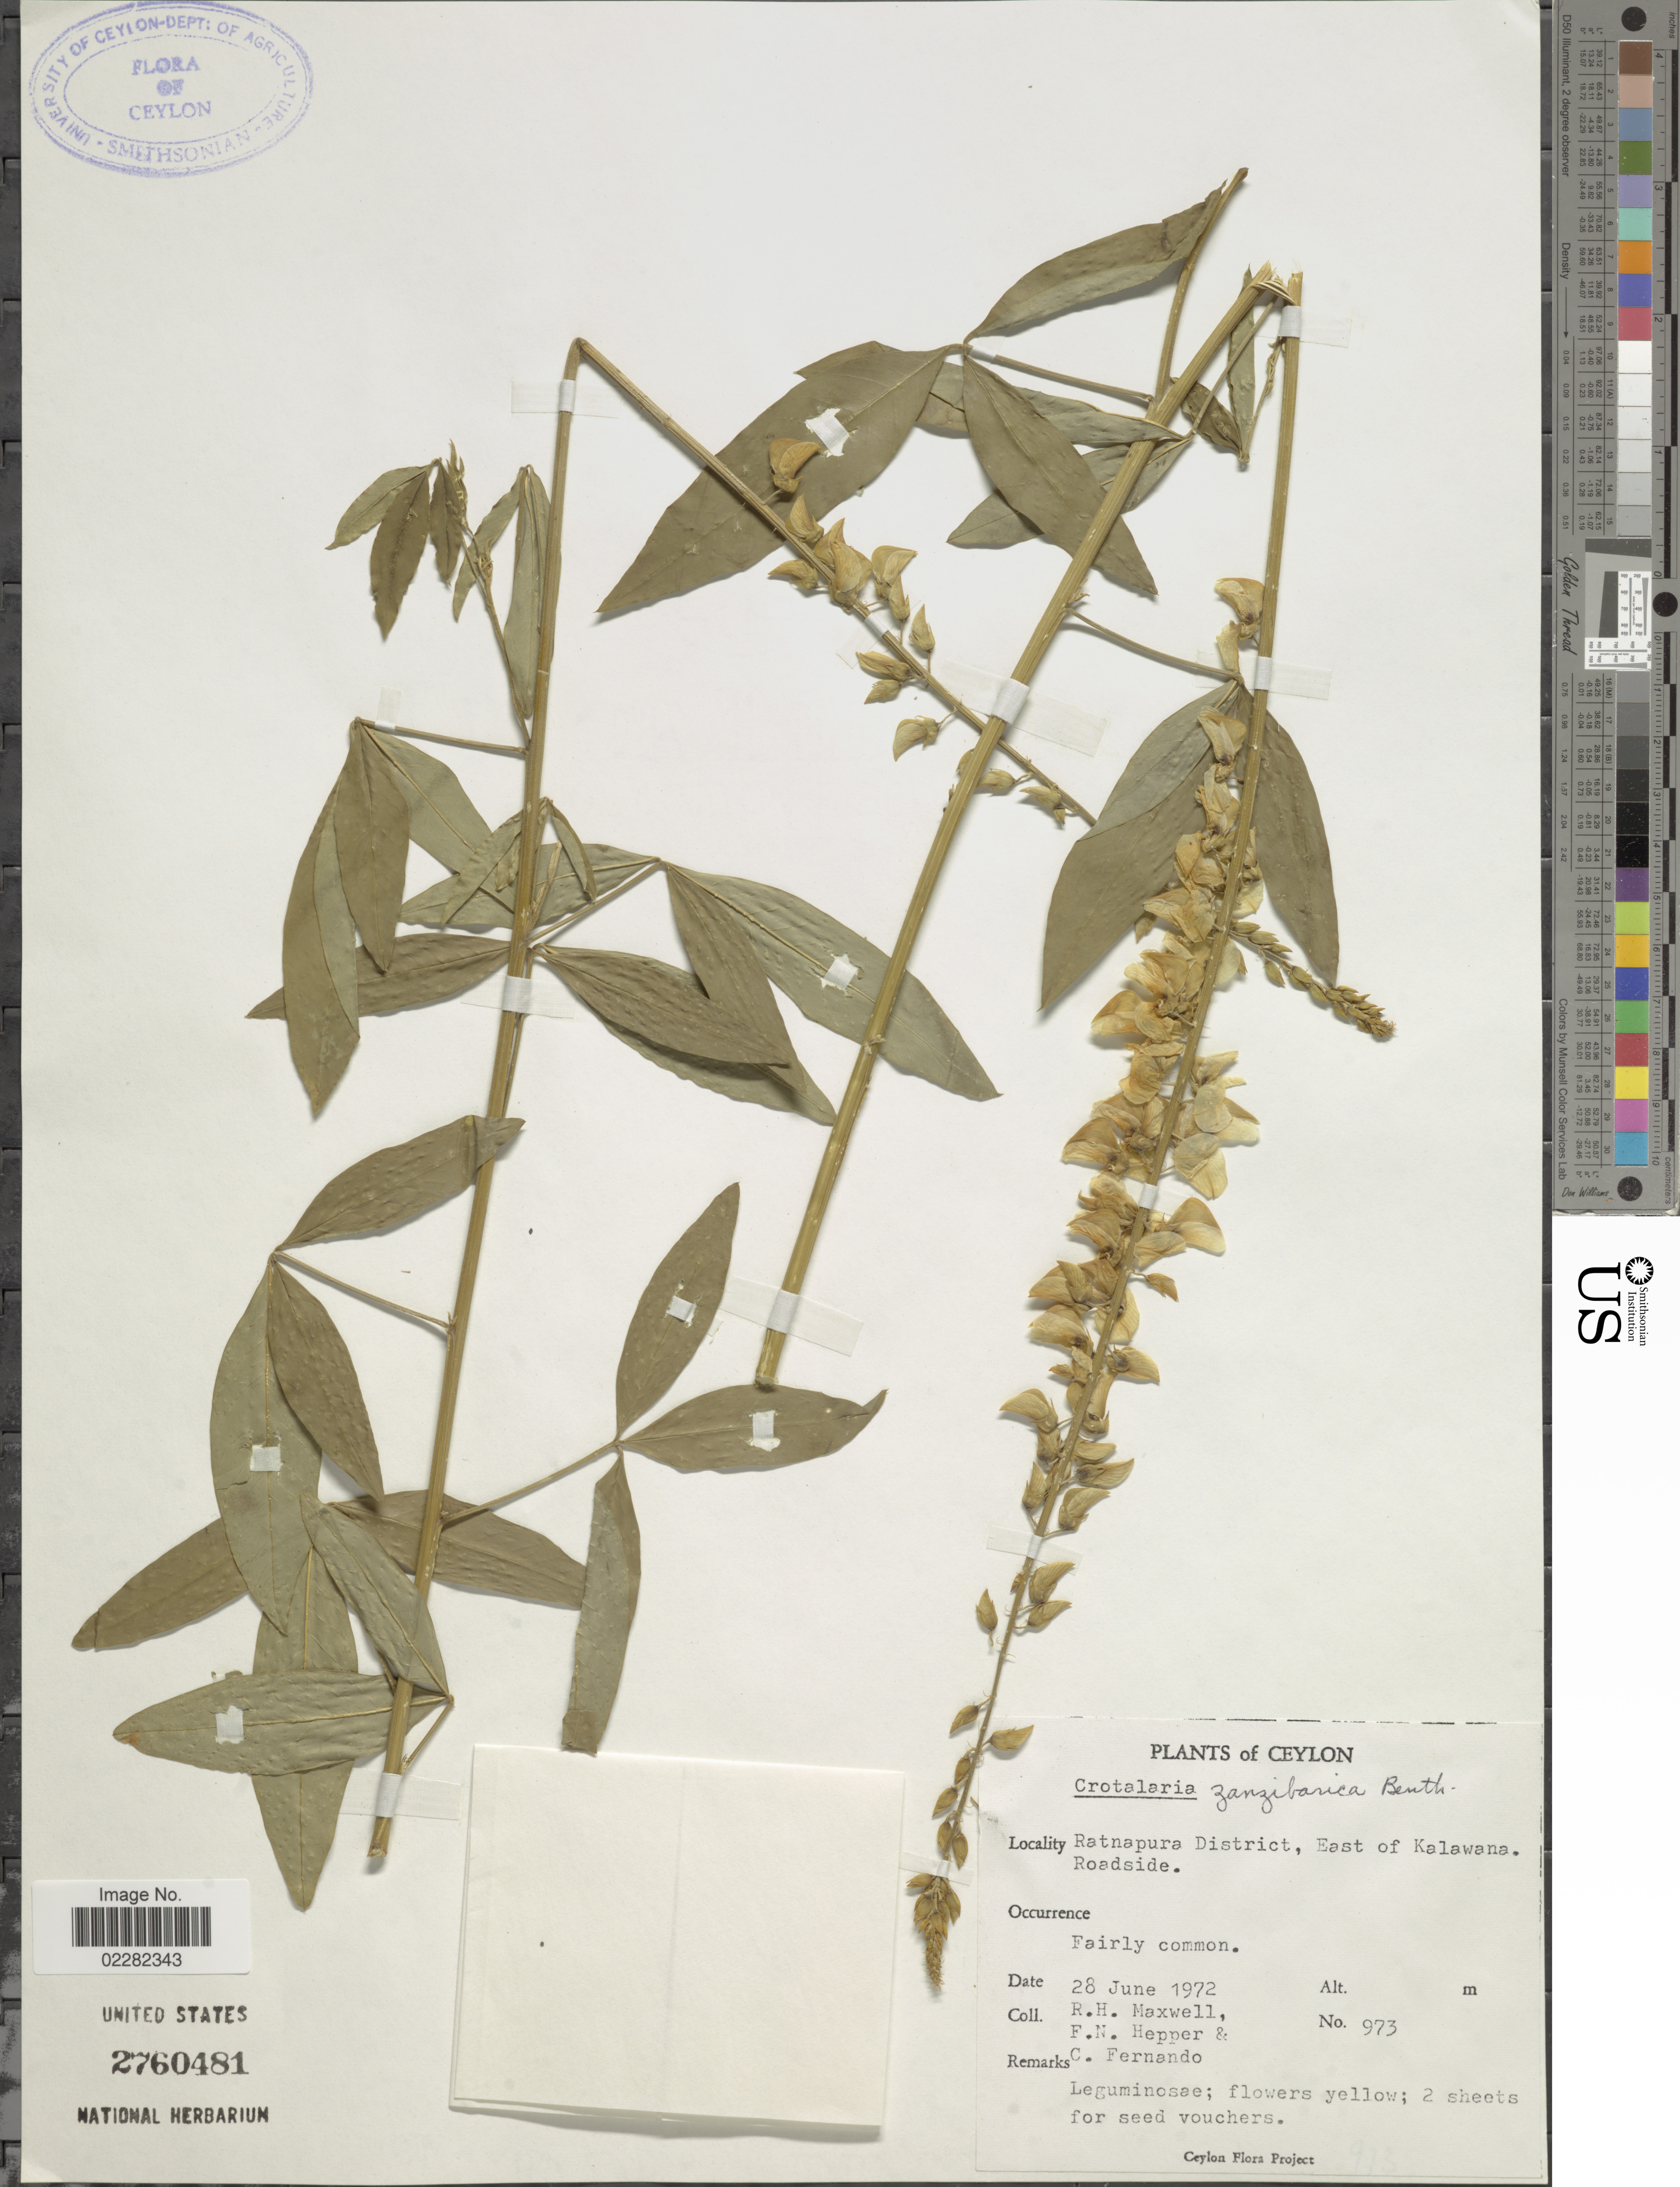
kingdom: Plantae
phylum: Tracheophyta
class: Magnoliopsida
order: Fabales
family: Fabaceae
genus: Crotalaria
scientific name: Crotalaria zanzibarica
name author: Benth.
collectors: R. Maxwell, F. Hepper & C. Fernando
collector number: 973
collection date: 1972-06-28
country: Sri Lanka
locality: Ceylon. Ratnapura District, East of Kalawana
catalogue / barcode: US 2760481